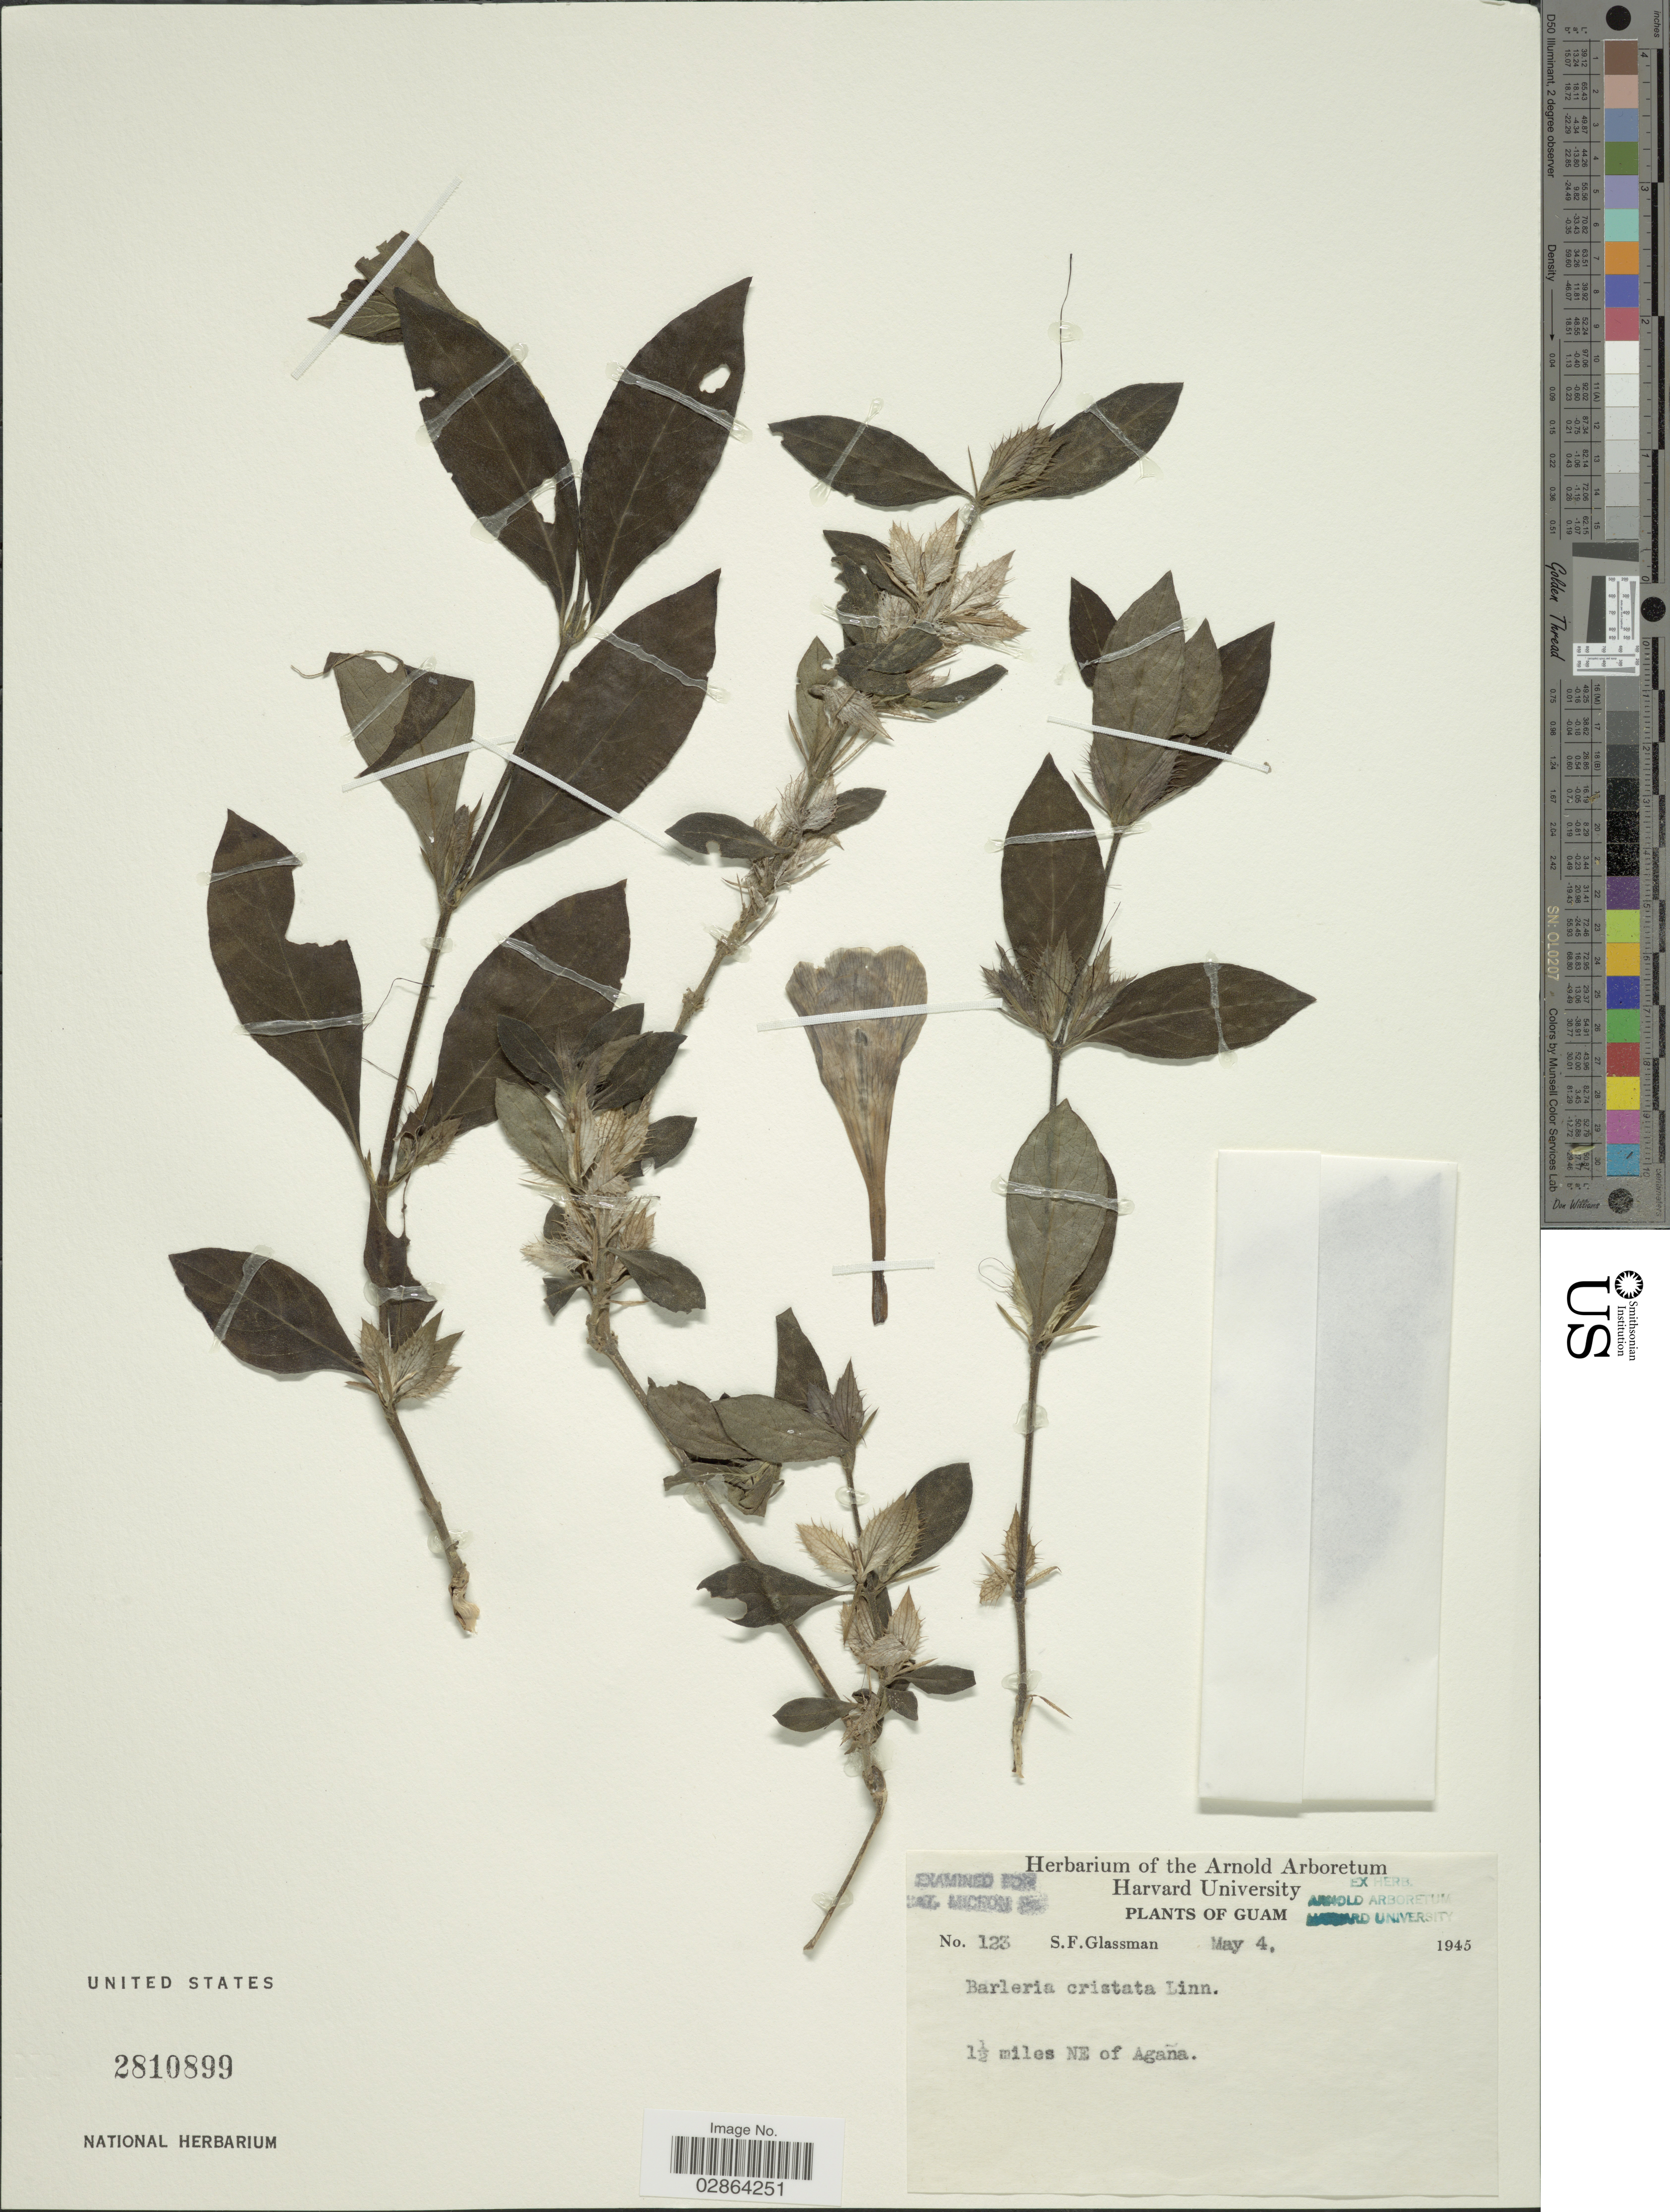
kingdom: Plantae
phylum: Tracheophyta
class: Magnoliopsida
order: Lamiales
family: Acanthaceae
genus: Barleria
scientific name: Barleria cristata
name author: L.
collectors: S. F. Glassman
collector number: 123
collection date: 1945-05-04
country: Guam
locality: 1½ miles NE of Agaña.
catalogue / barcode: US 2810899